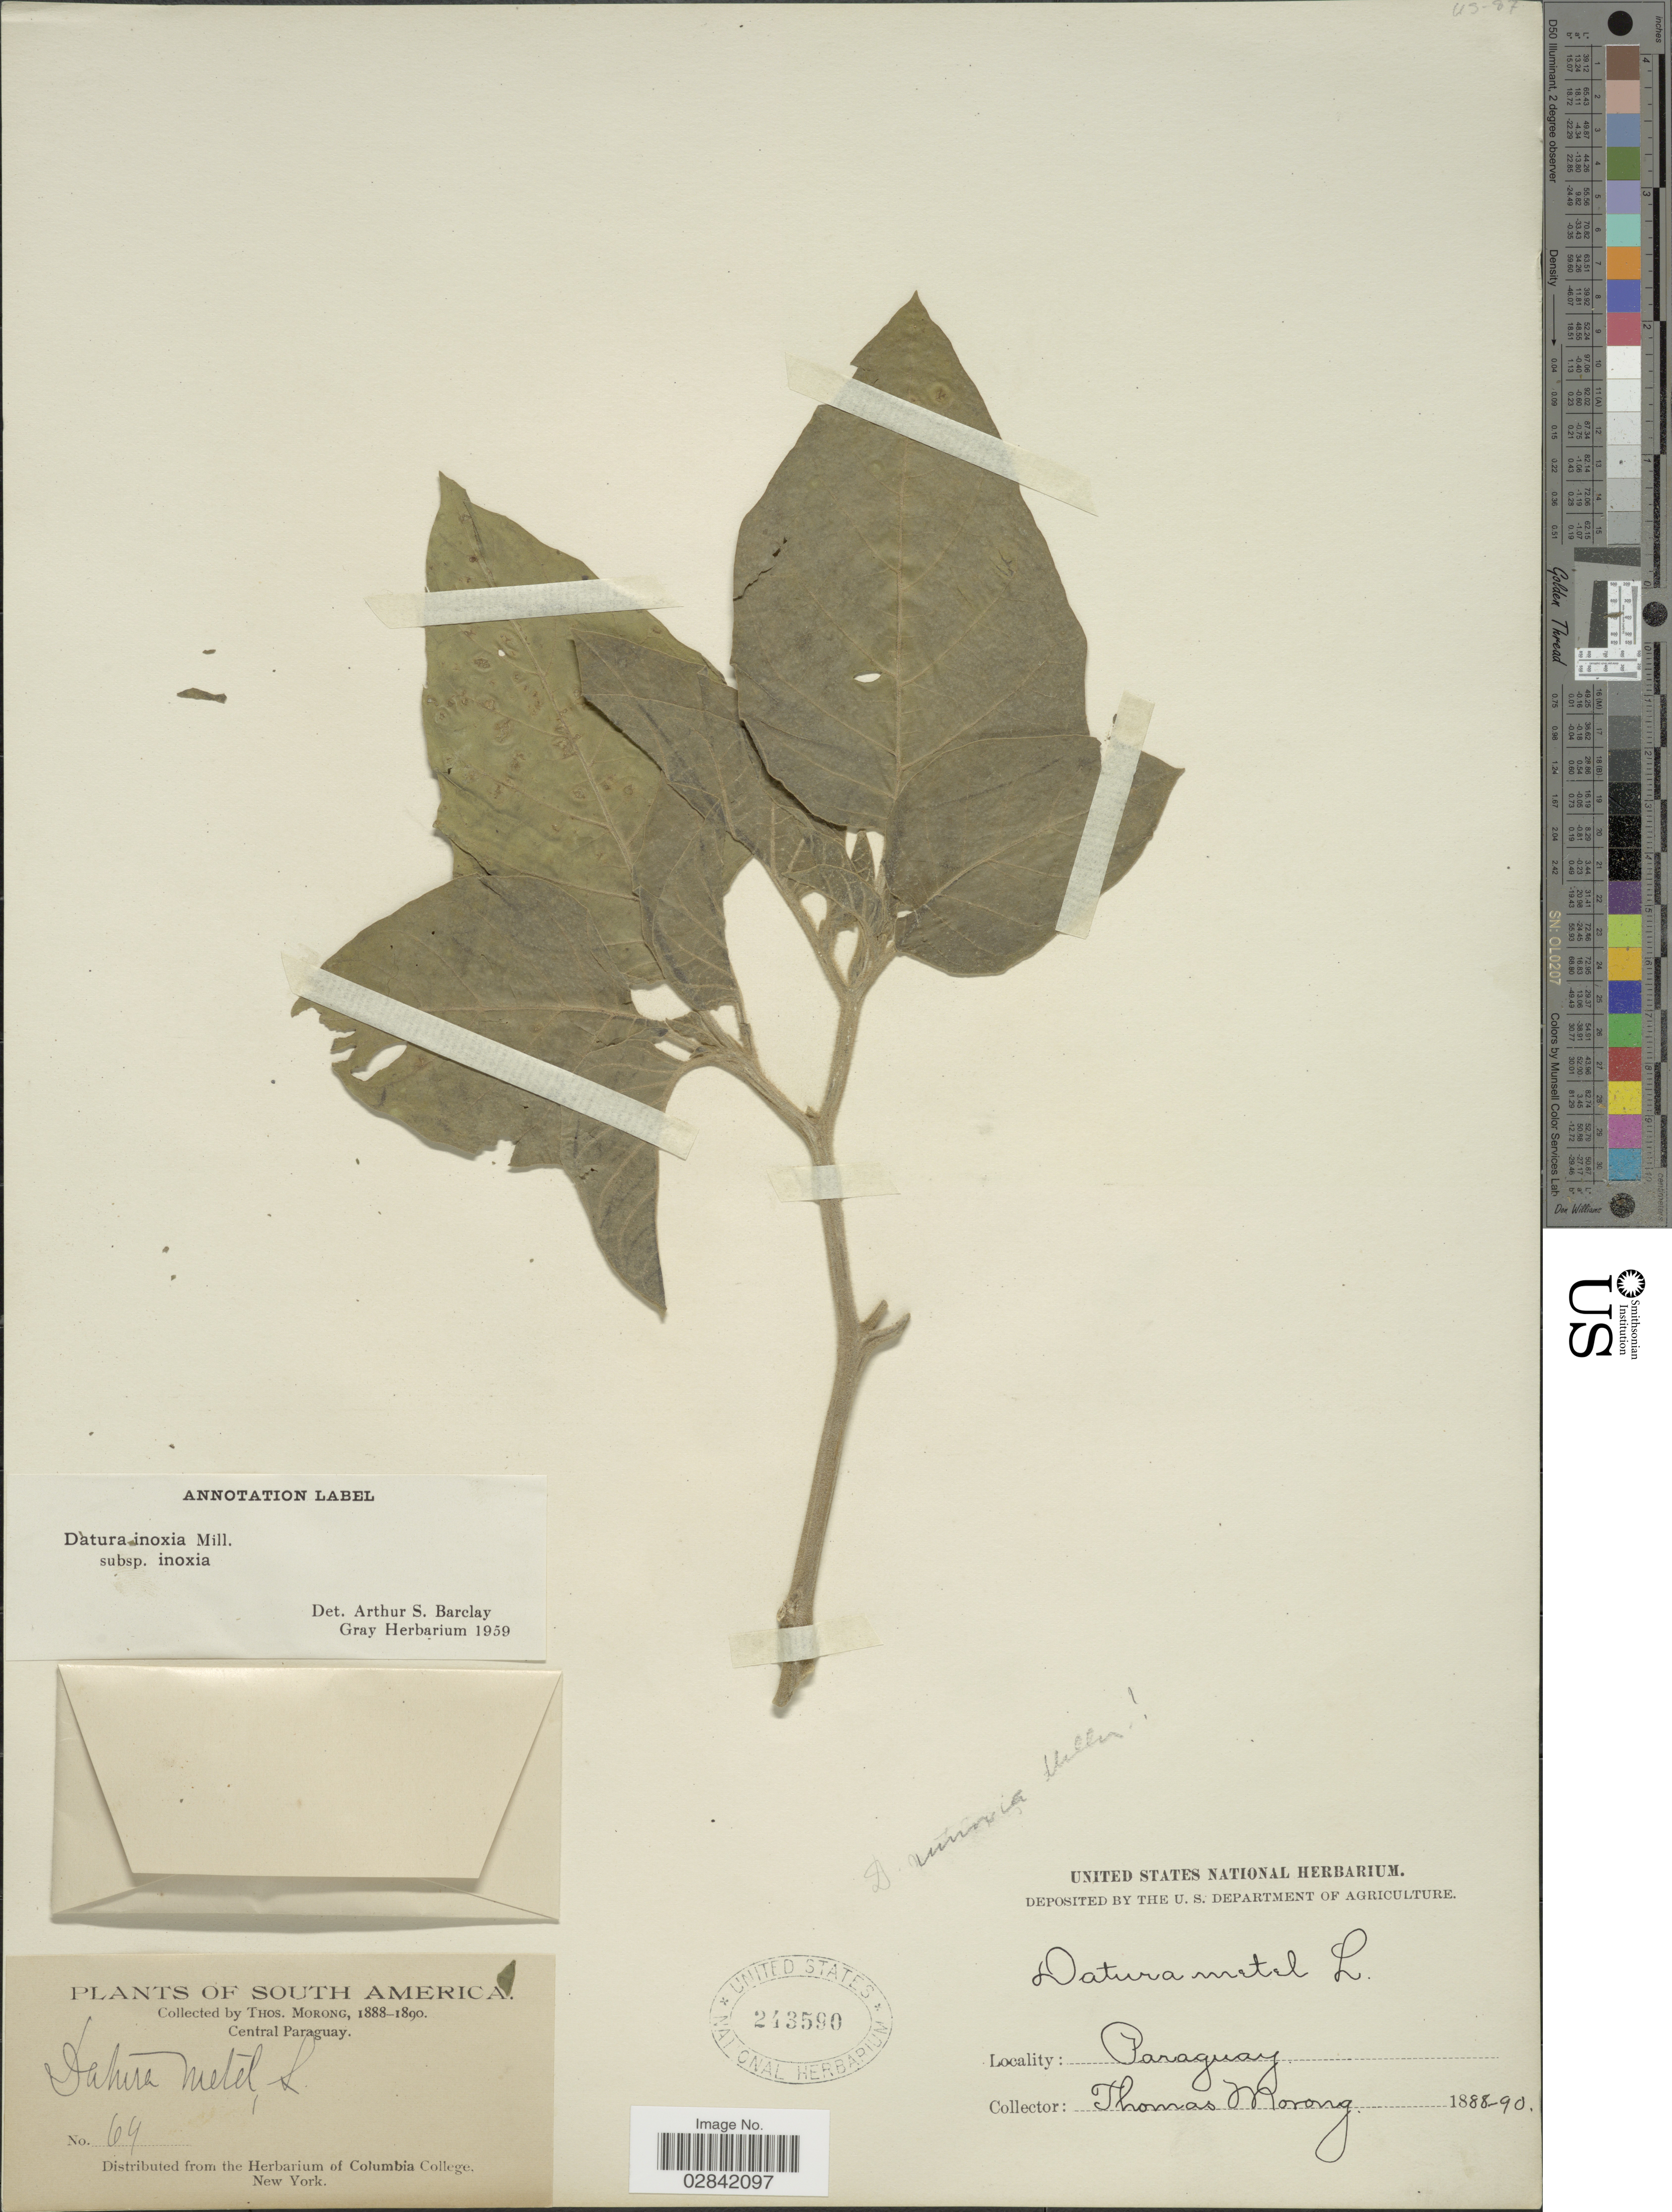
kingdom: Plantae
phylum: Tracheophyta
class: Magnoliopsida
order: Solanales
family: Solanaceae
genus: Datura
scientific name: Datura innoxia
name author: Mill.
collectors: ex herb. T. Morong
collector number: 64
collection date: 1880/1890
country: Paraguay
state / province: Central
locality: Central Paraguay.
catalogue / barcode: US 243590